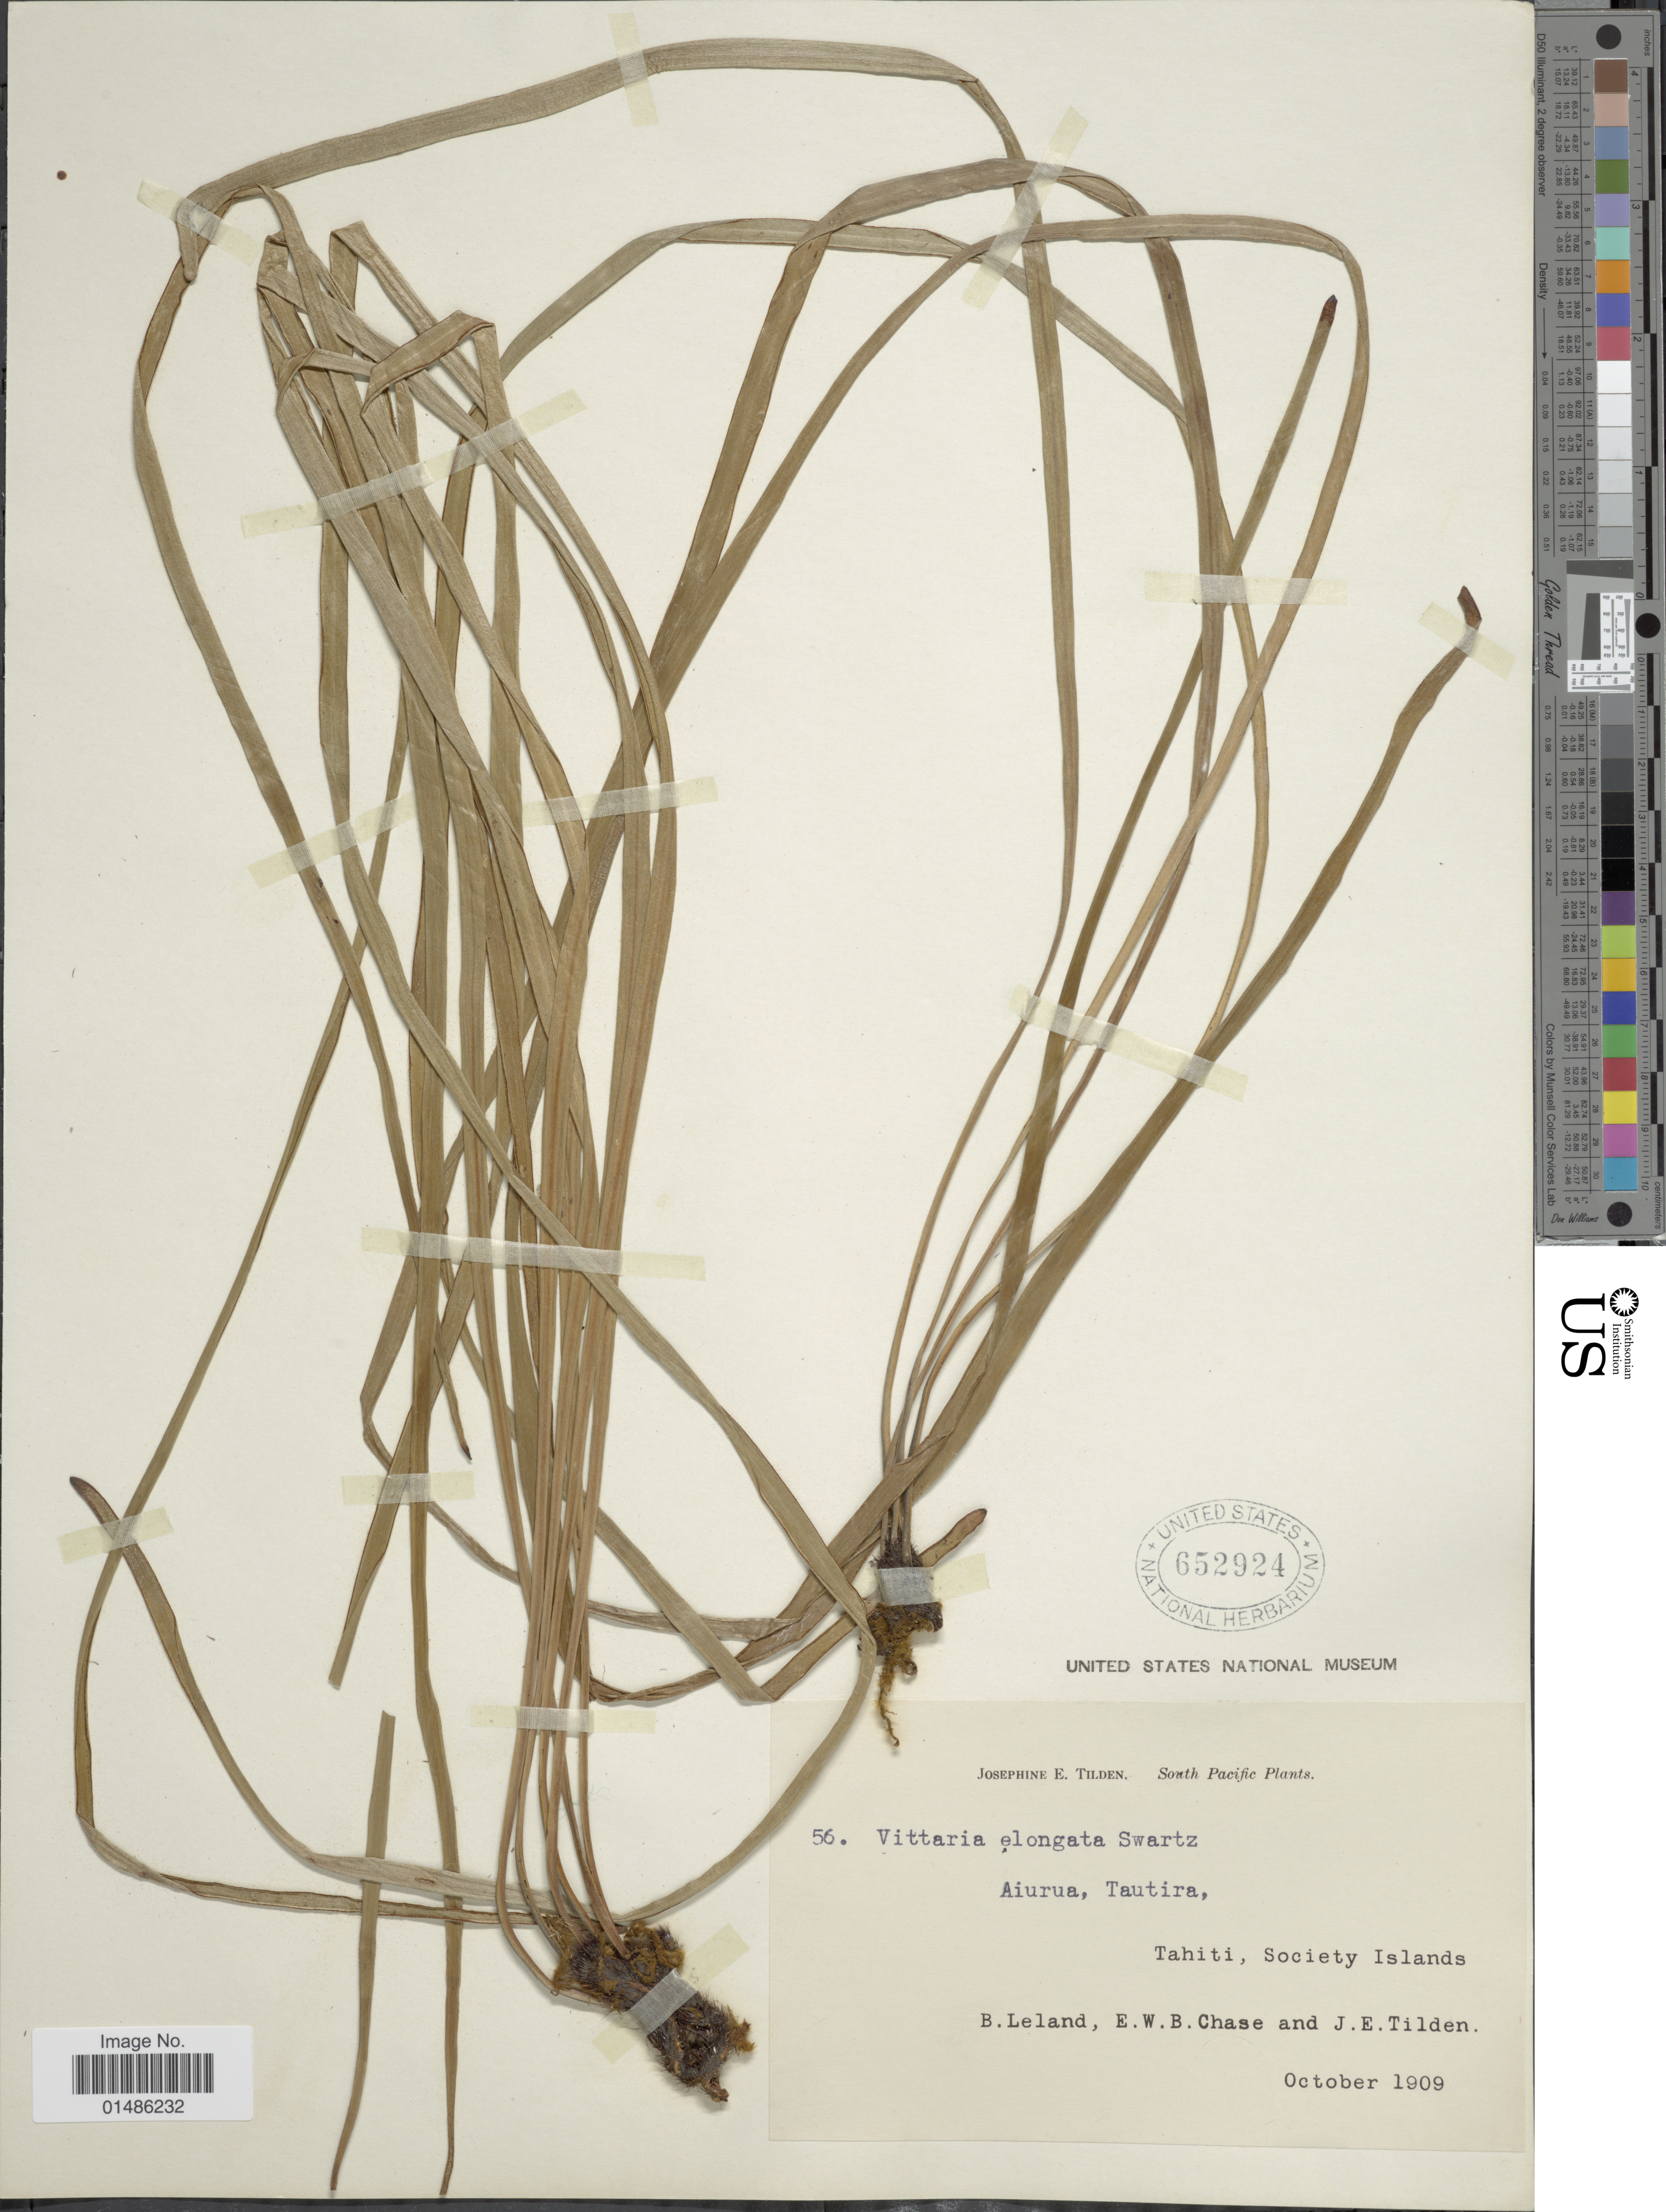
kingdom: Plantae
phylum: Tracheophyta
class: Polypodiopsida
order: Polypodiales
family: Pteridaceae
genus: Haplopteris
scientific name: Haplopteris elongata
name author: (Sw.) Crane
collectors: B. Leland, E. W. Chase & J. E. Tilden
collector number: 56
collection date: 1909-10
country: French Polynesia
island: Tahiti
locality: South Pacific Plants. Aiurua, Tautira. Tahiti, Society Islands.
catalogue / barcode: US 652924